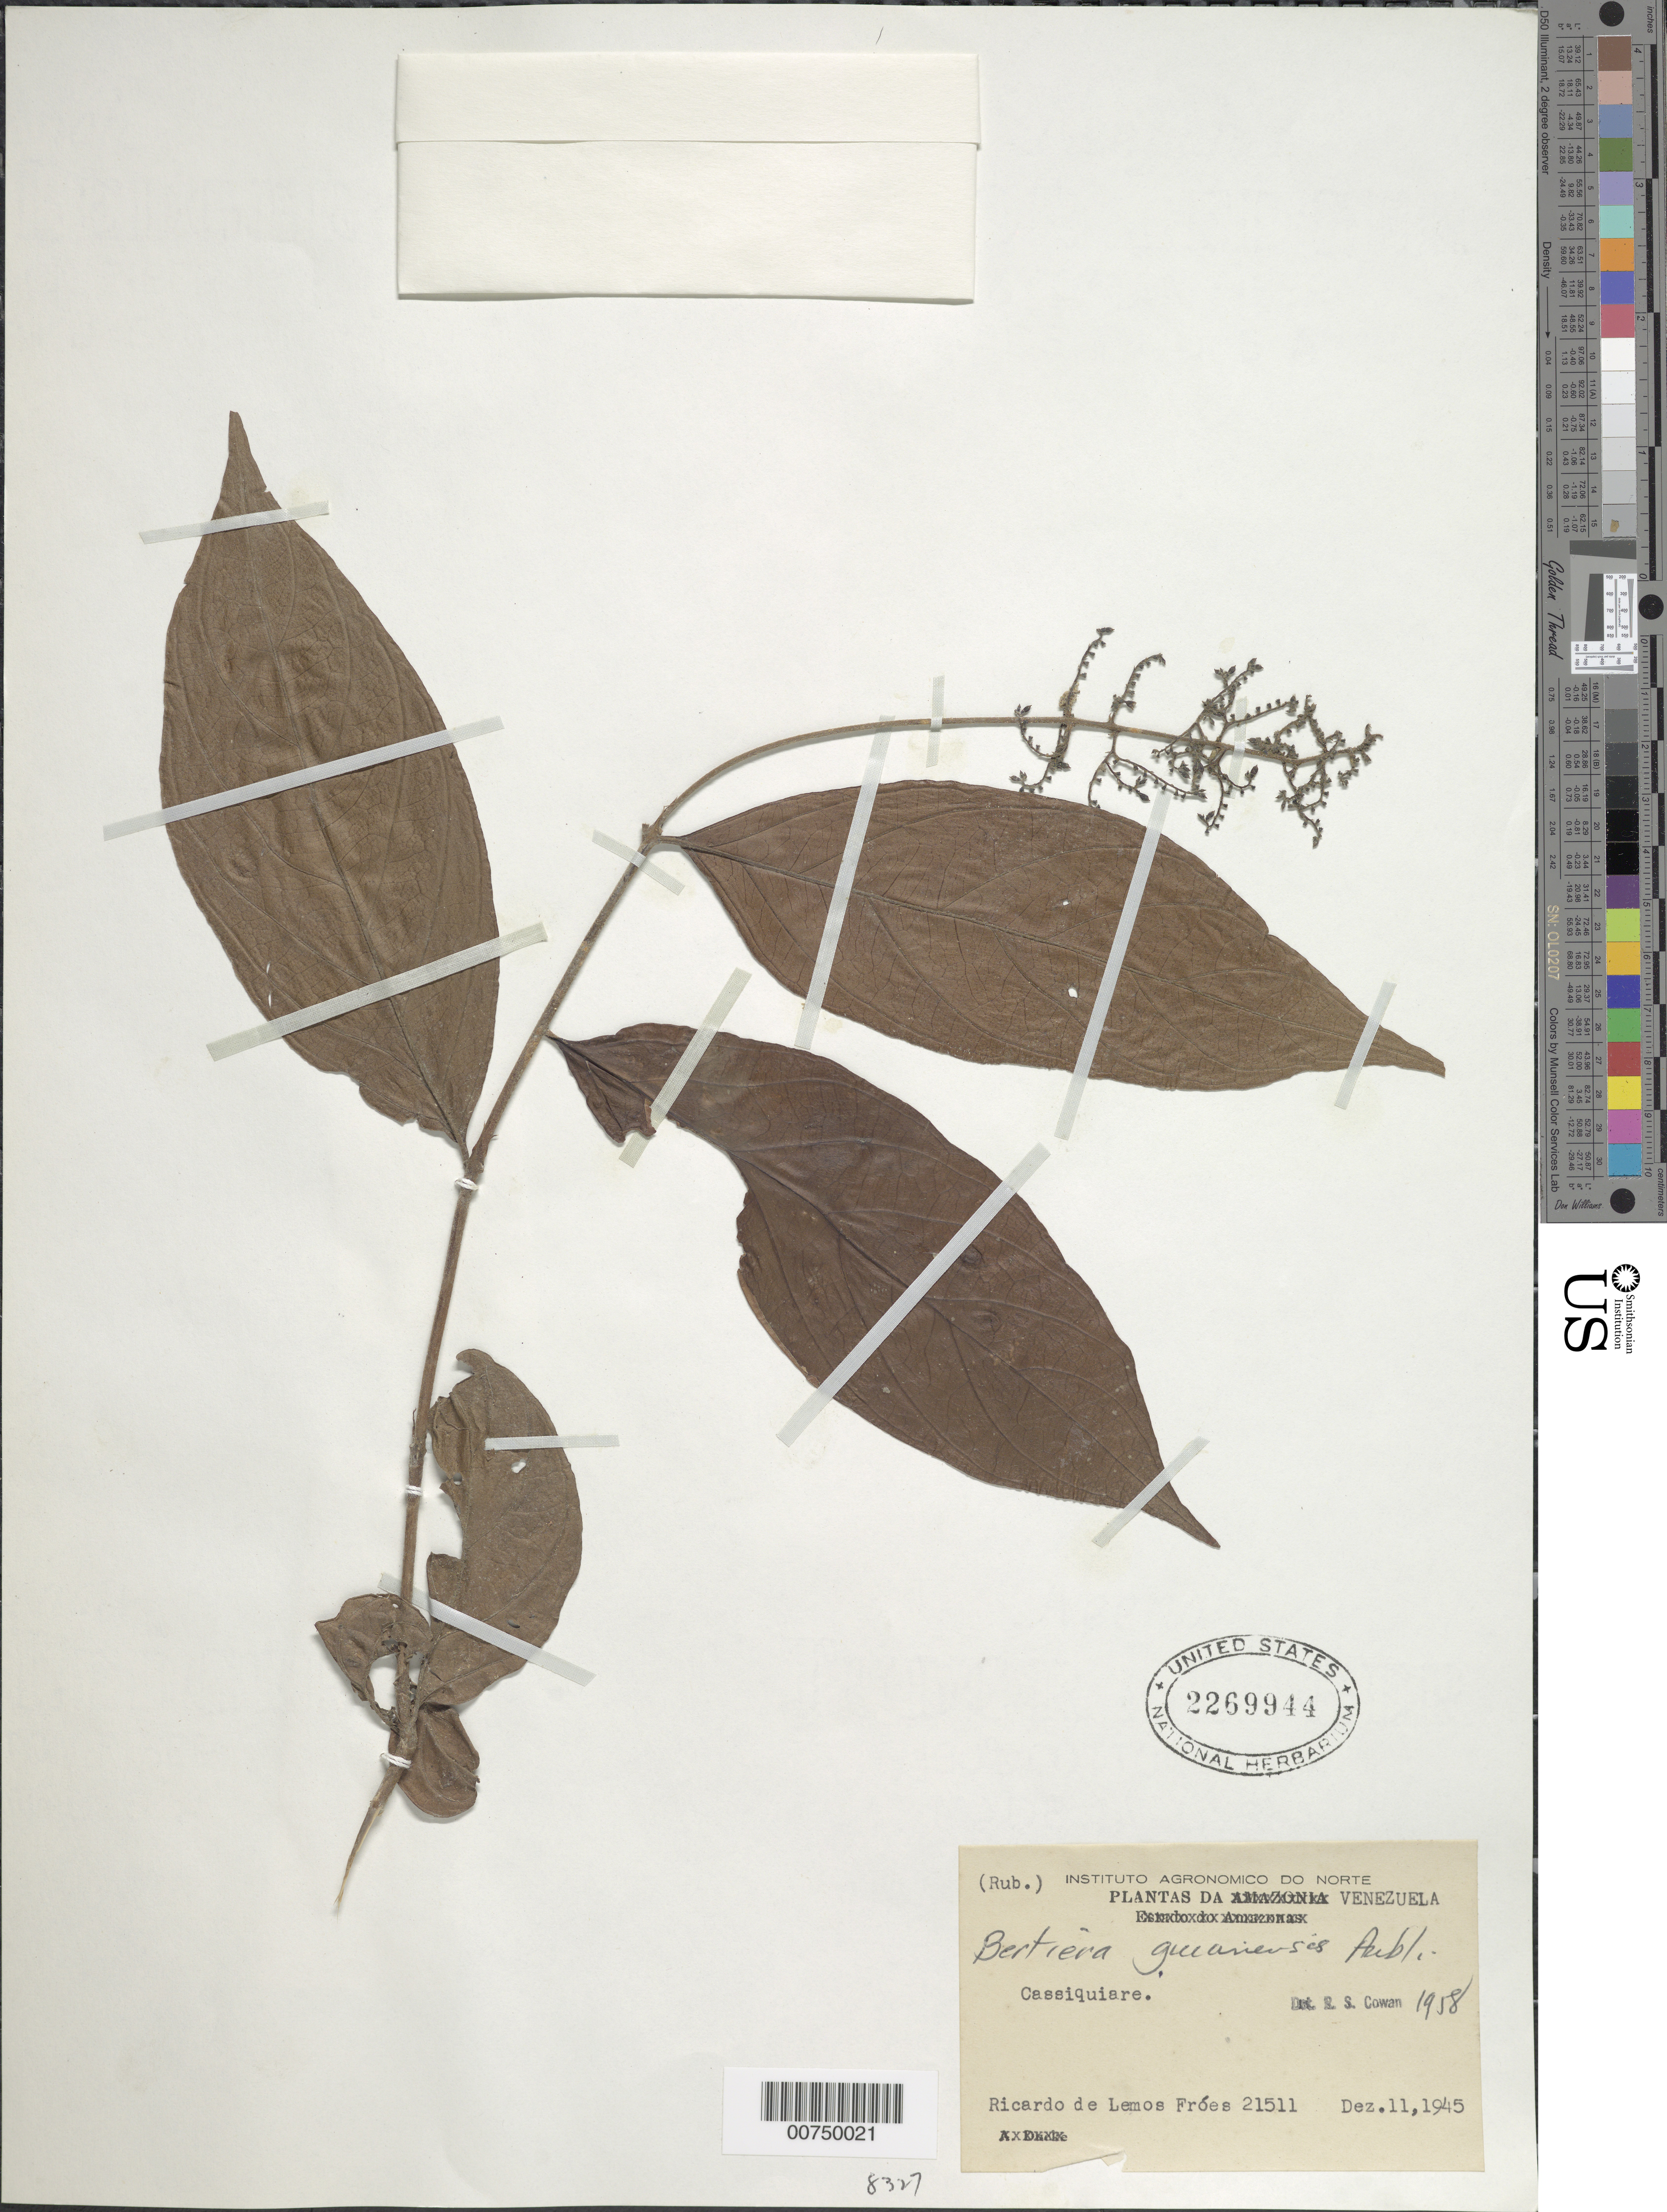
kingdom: Plantae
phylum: Tracheophyta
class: Magnoliopsida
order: Gentianales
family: Rubiaceae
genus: Bertiera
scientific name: Bertiera guianensis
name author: Aubl.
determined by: Cowan, R. S.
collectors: R. L. Fróes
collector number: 21511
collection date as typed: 11-Dec-45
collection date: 1945-12-11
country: Venezuela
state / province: Amazonas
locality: Casiquiare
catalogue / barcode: US 2269944